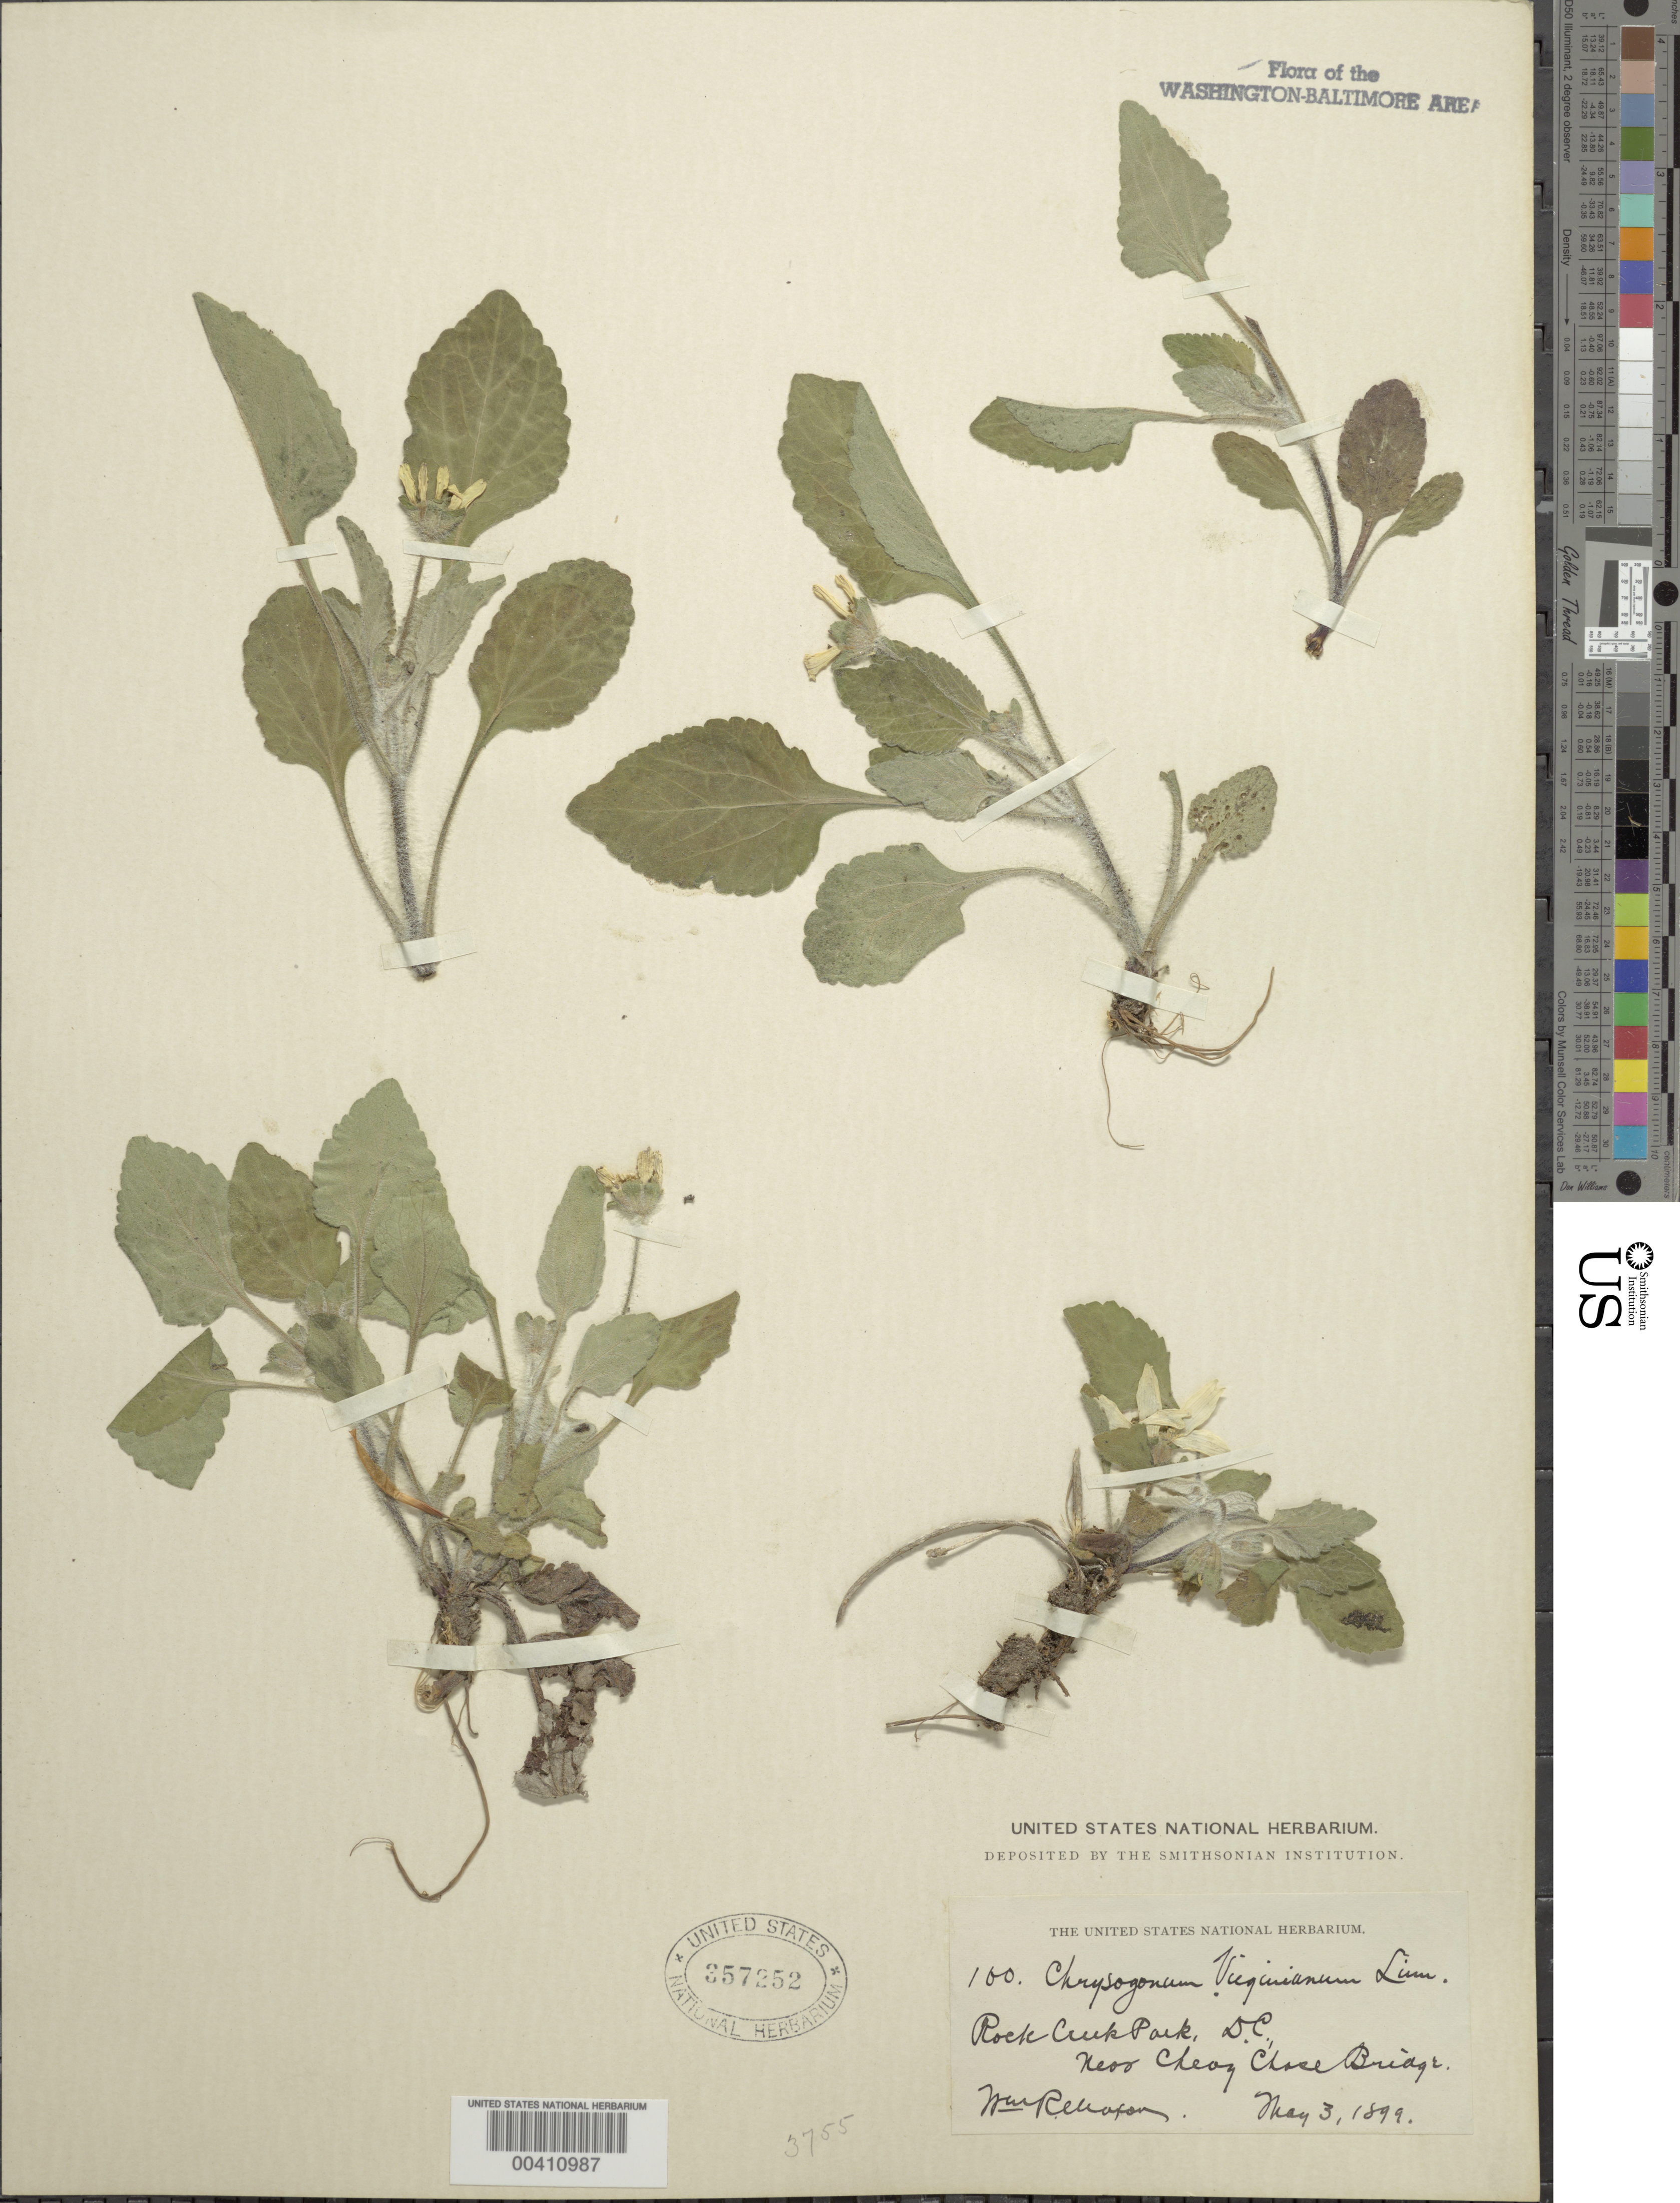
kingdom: Plantae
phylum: Tracheophyta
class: Magnoliopsida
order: Asterales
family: Asteraceae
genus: Chrysogonum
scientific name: Chrysogonum virginianum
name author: L.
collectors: W. R. Maxon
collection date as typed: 03 May 1899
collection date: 1899-05-03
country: United States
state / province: District of Columbia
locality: Rock Creek Park near Chevy Chase Bridge Rock Creek Park & vicinity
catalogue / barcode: US 357252